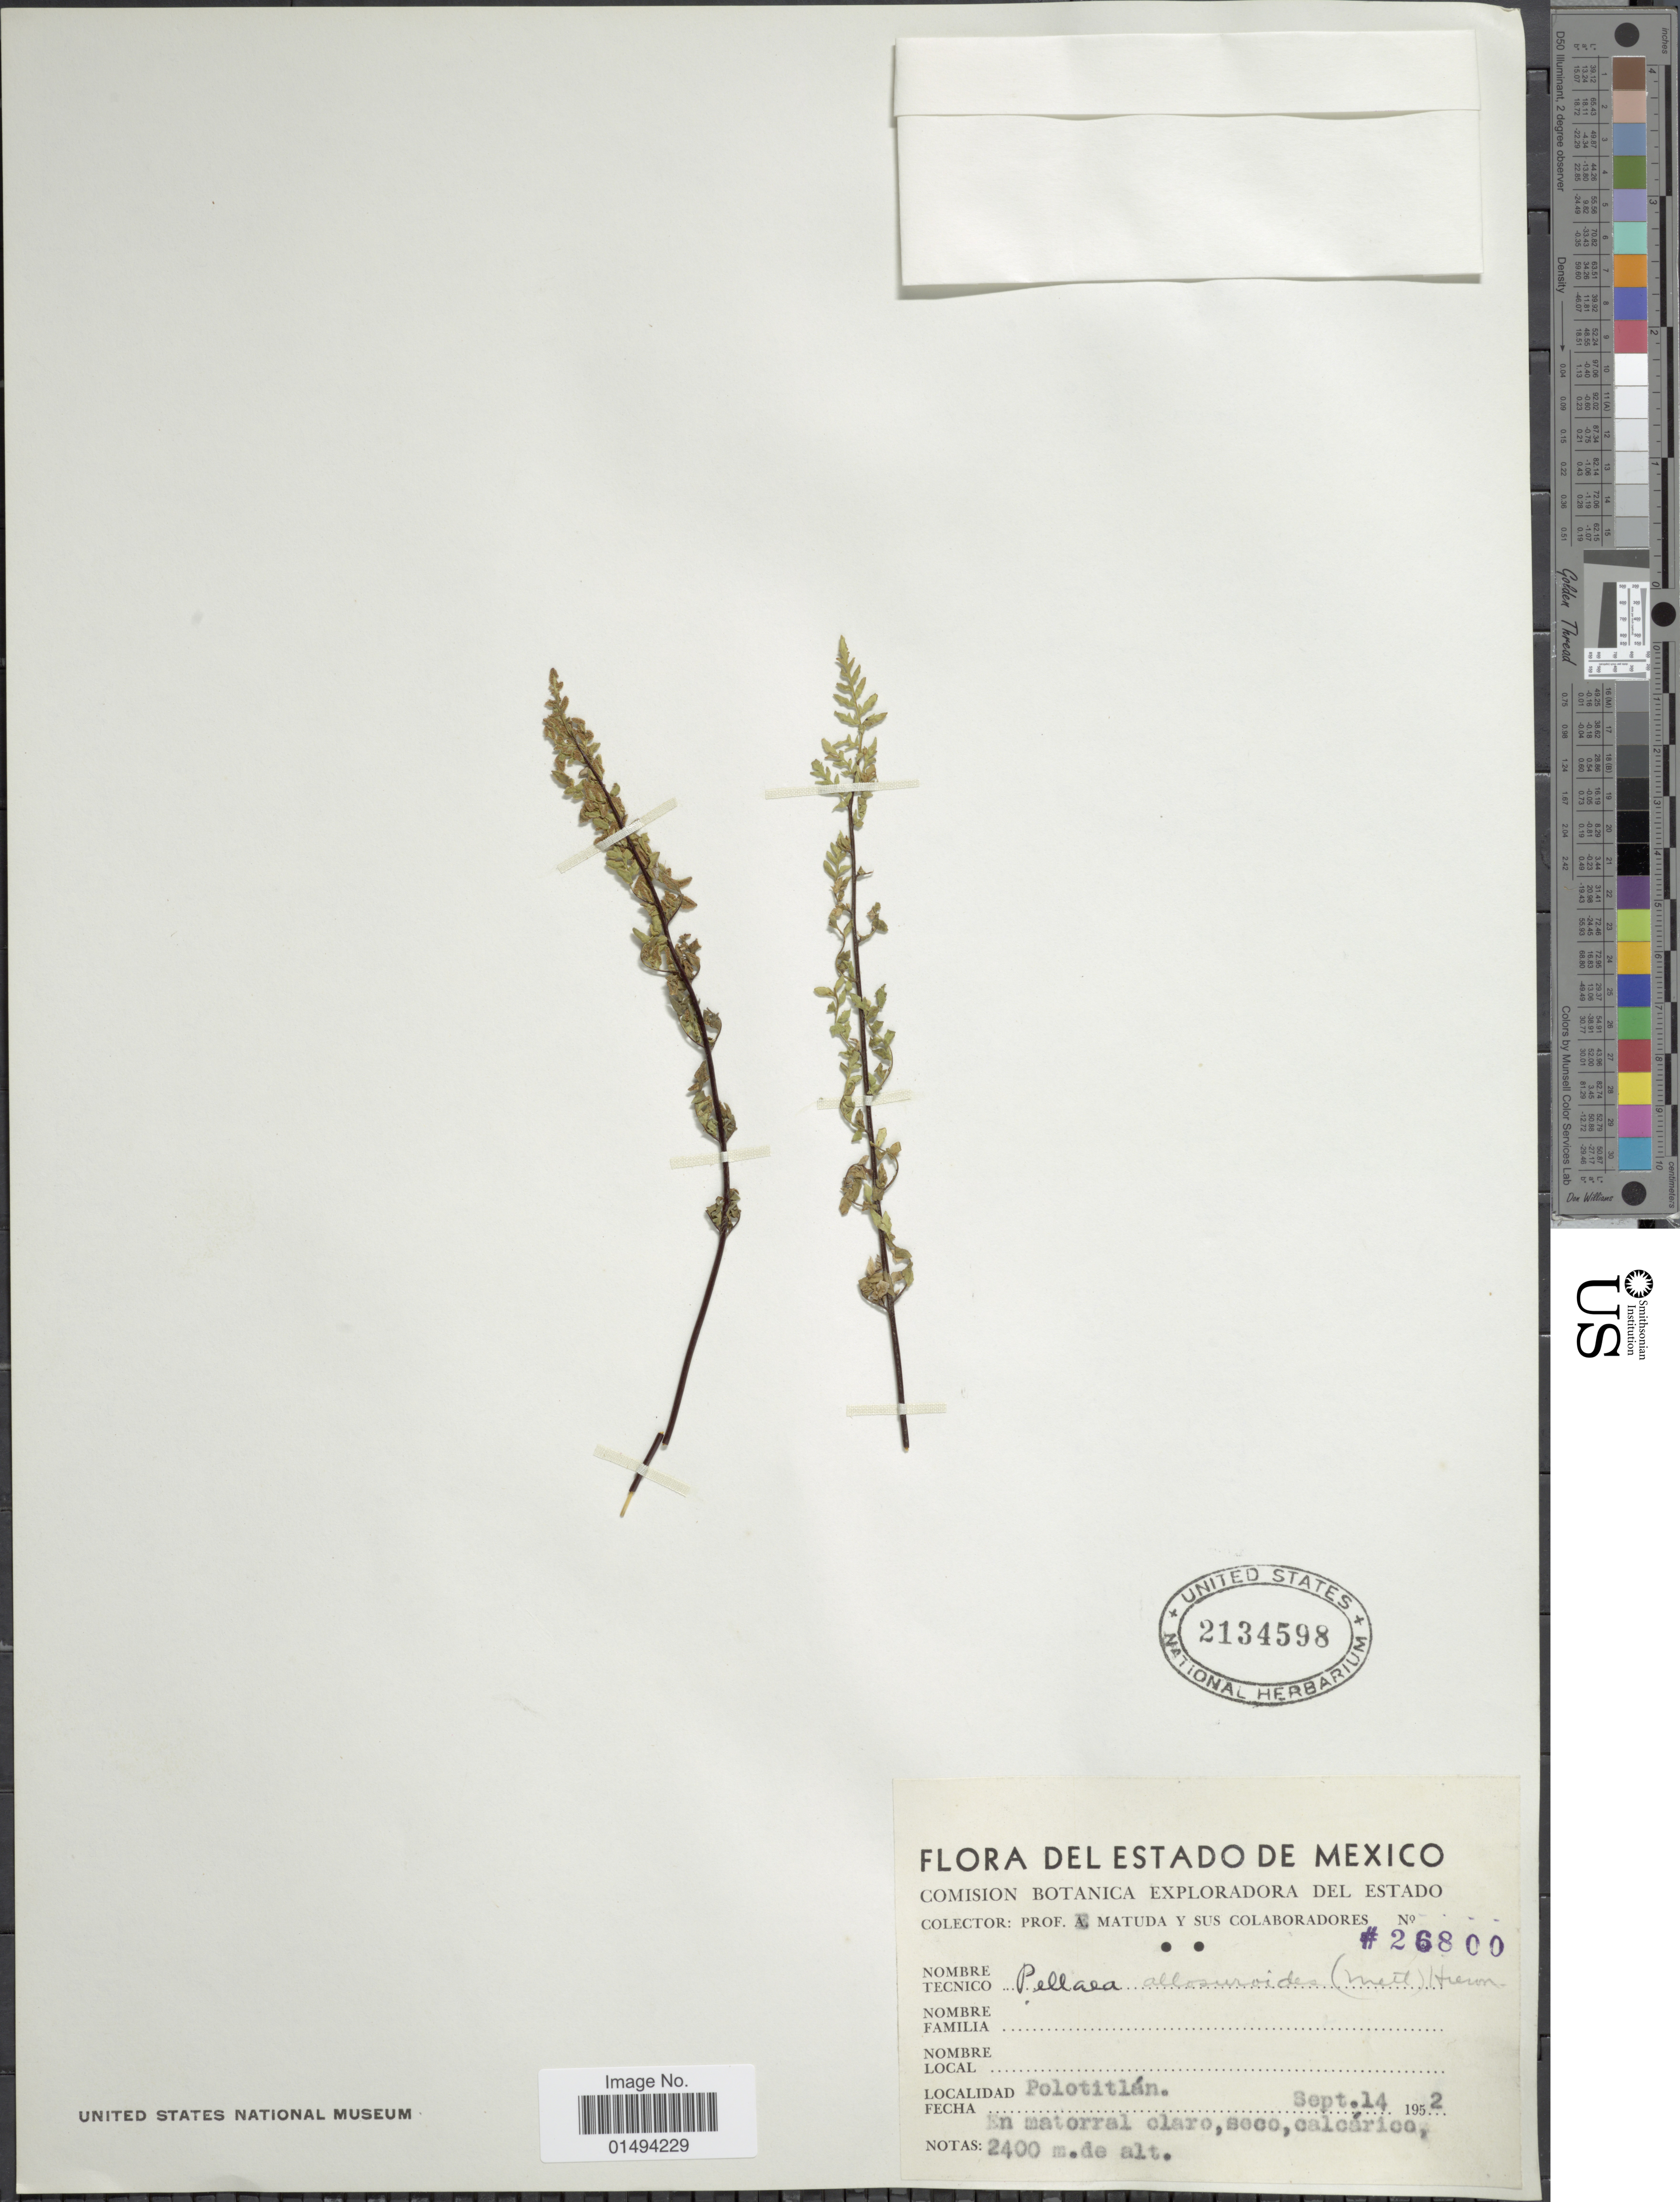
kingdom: Plantae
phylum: Tracheophyta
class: Polypodiopsida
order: Polypodiales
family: Pteridaceae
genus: Myriopteris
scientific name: Myriopteris allosuroides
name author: (Mett.) Grusz & Windham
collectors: -. Matuda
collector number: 26800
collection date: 1952-09-14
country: Mexico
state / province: México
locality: Polotitlan, en matorral claro, seci, cakcarico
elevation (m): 2400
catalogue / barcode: US 2134598